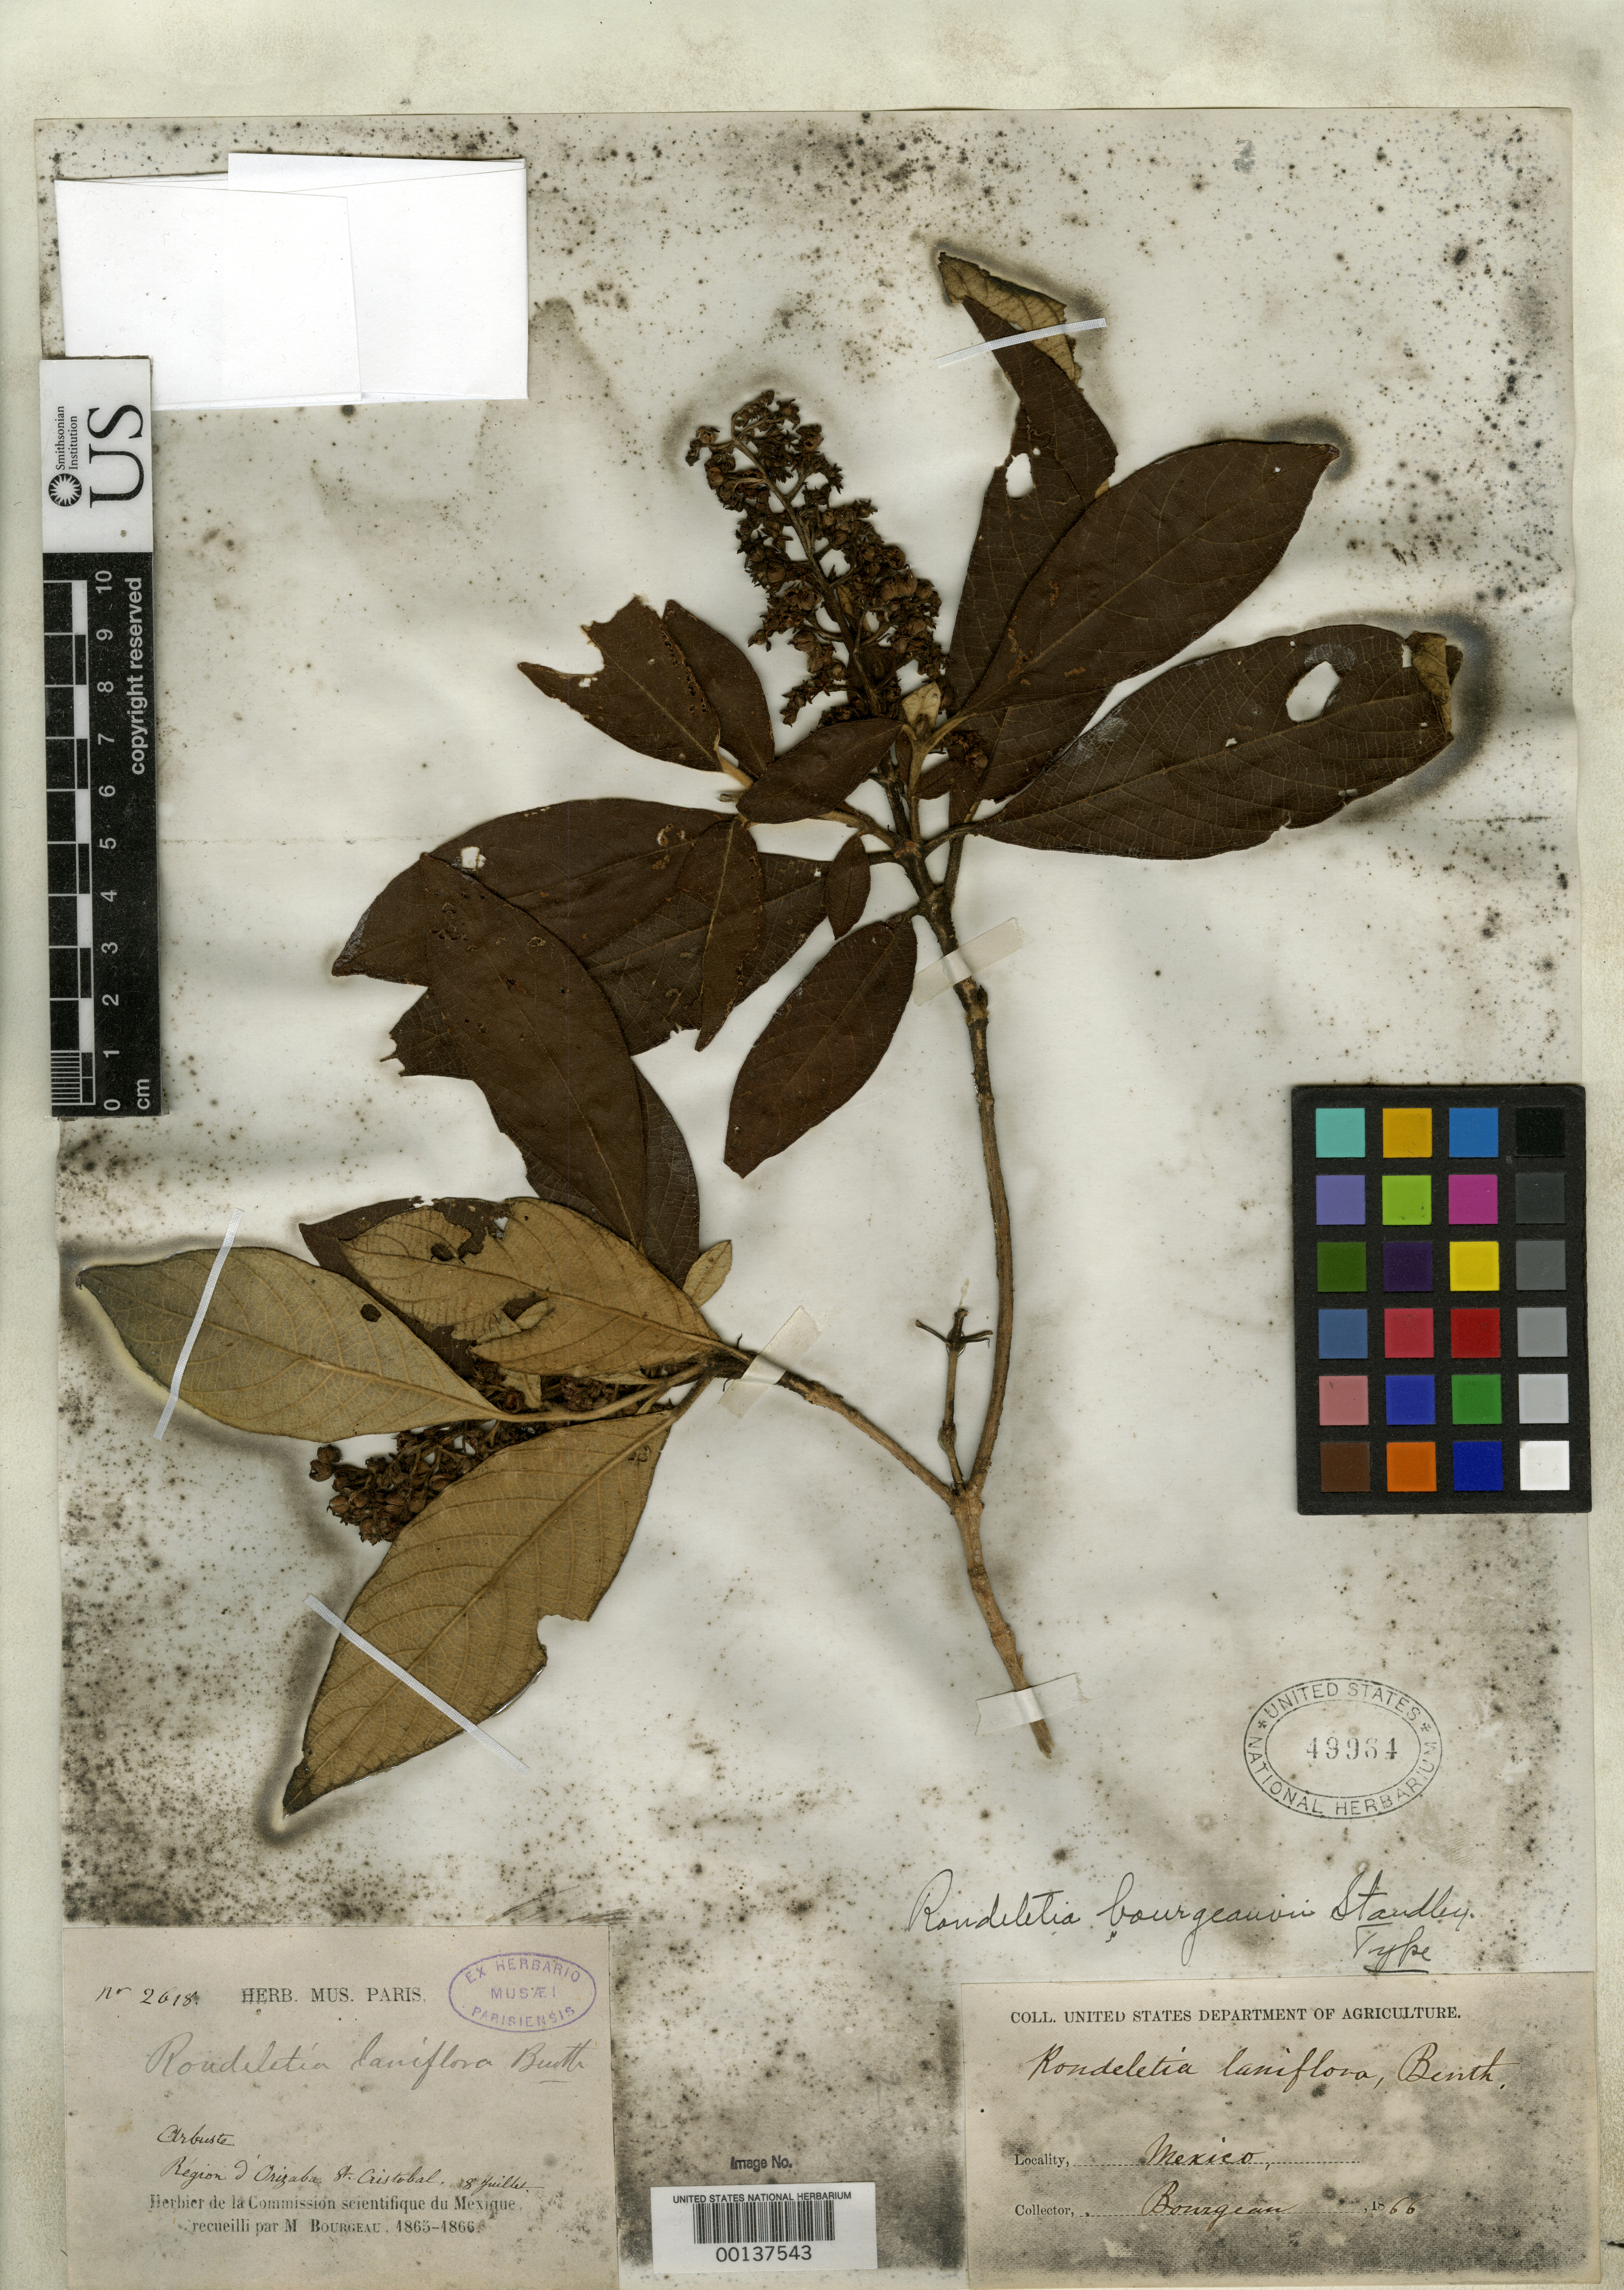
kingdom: Plantae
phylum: Tracheophyta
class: Magnoliopsida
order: Gentianales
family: Rubiaceae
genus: Rondeletia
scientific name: Rondeletia bourgaei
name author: Standl.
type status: Holotype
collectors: E. Bourgeau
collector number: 2618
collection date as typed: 08 Jul 1865 or 08 Jul 1866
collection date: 1865-07-08 or 1866-07-08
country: Mexico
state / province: Veracruz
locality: San Cristobal, region of Orizaba.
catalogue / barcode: US 49964